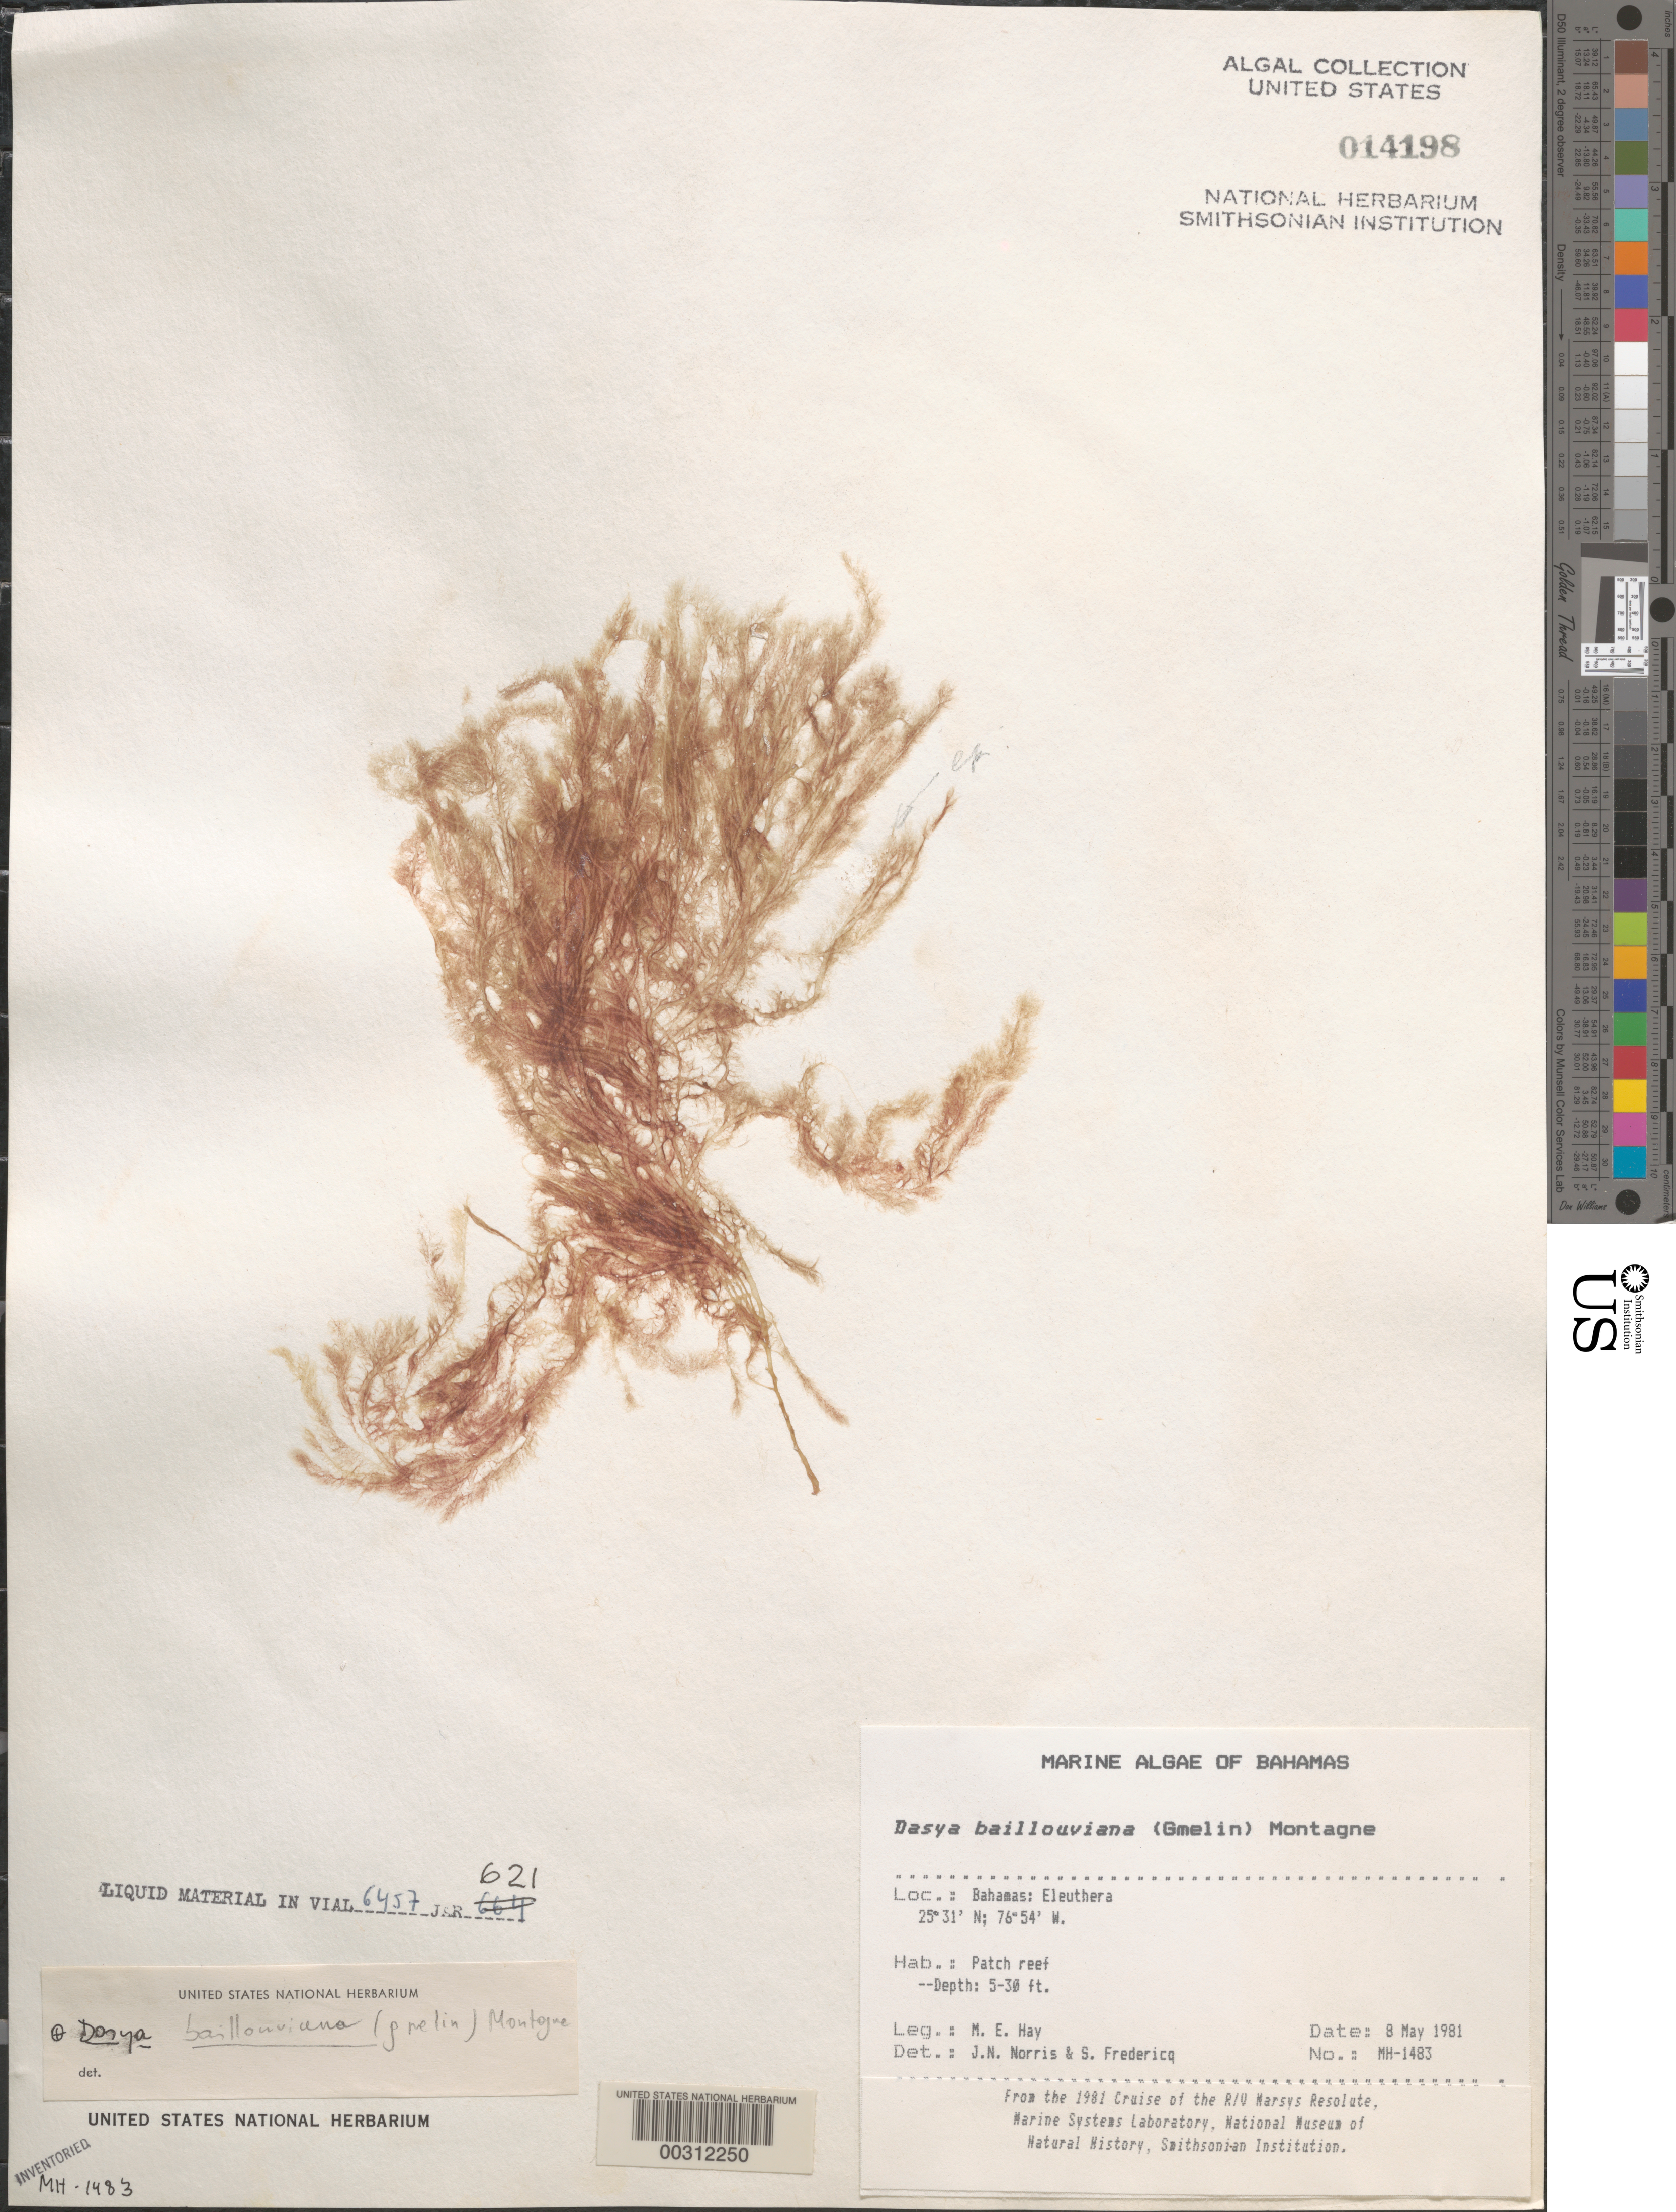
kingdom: Plantae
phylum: Rhodophyta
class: Florideophyceae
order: Ceramiales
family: Dasyaceae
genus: Dasya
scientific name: Dasya pedicellata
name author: (C. Agardh) C. Agardh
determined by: Algae name updating Project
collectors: M. E. Hay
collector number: MEH-1483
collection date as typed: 08 May 1981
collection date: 1981-05-08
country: Bahamas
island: Eleuthera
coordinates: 23 31 N, 78 54 W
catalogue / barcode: US 14198